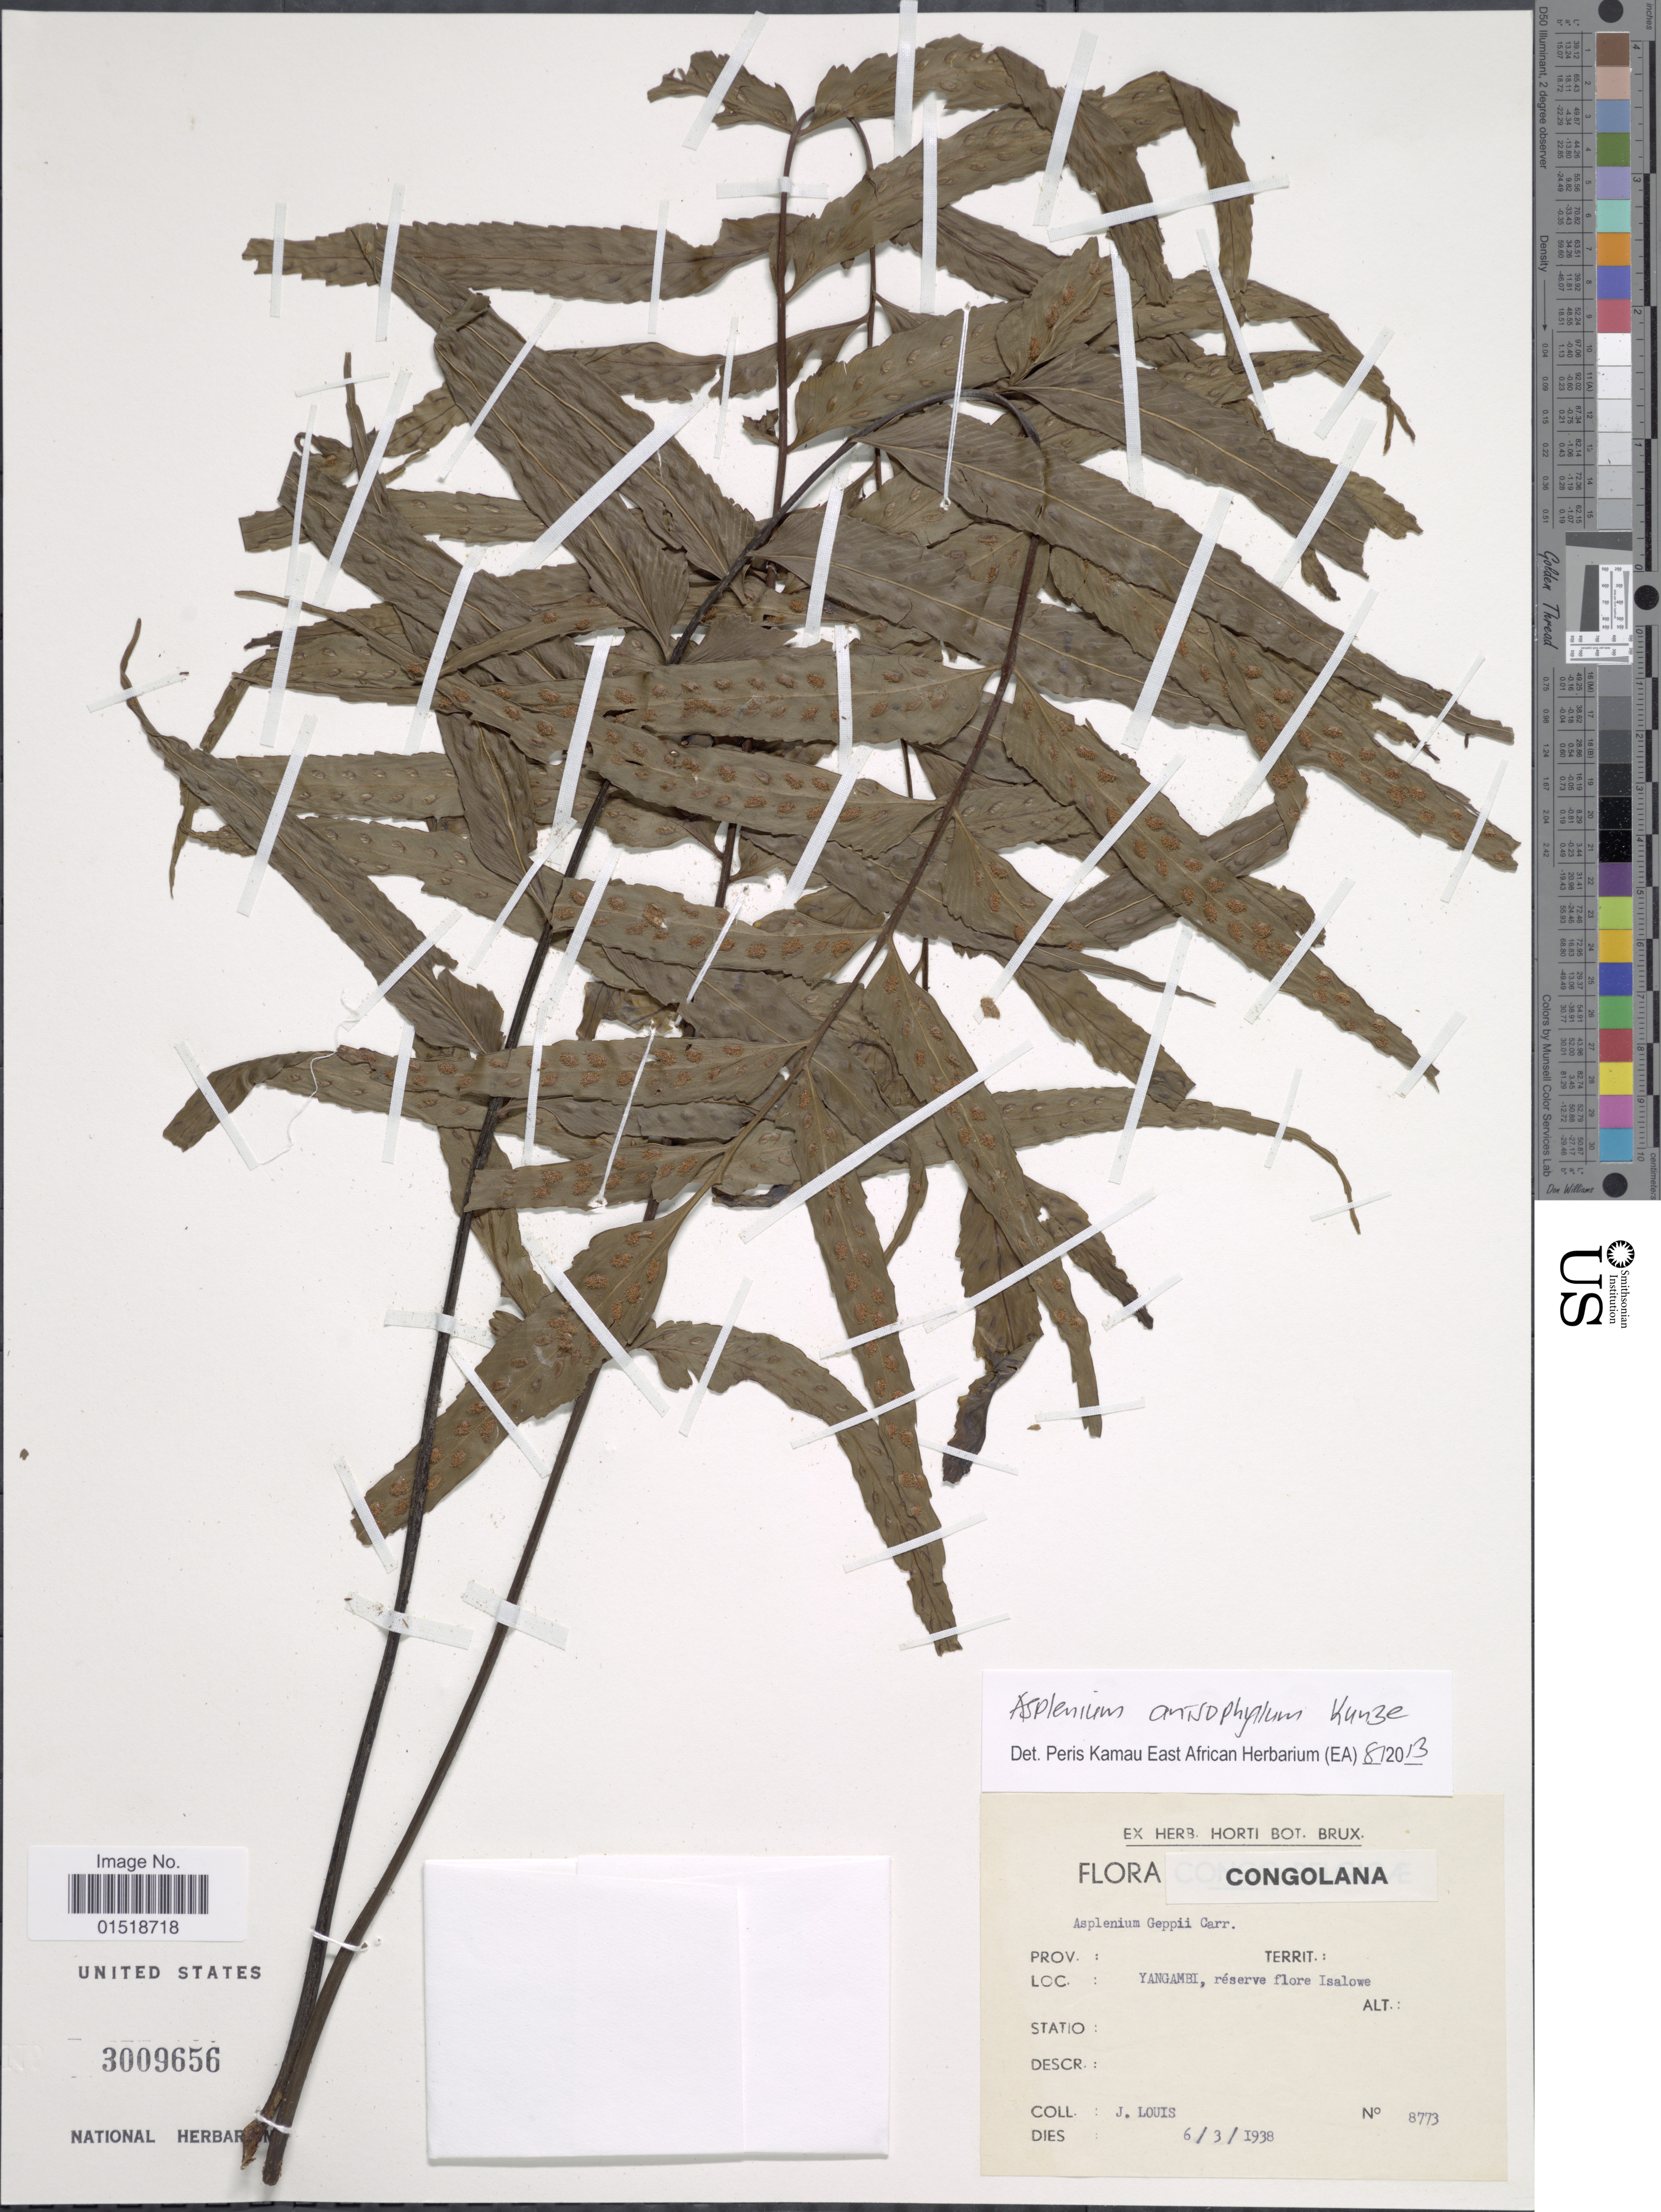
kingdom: Plantae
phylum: Tracheophyta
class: Polypodiopsida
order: Polypodiales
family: Aspleniaceae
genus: Asplenium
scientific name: Asplenium anisophyllum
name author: Kunze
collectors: J. Louis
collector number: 8773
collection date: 1938-03-06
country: Congo, Democratic Republic of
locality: Congolana. Yangambi, réserve flore Isalowe.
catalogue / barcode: US 3009656